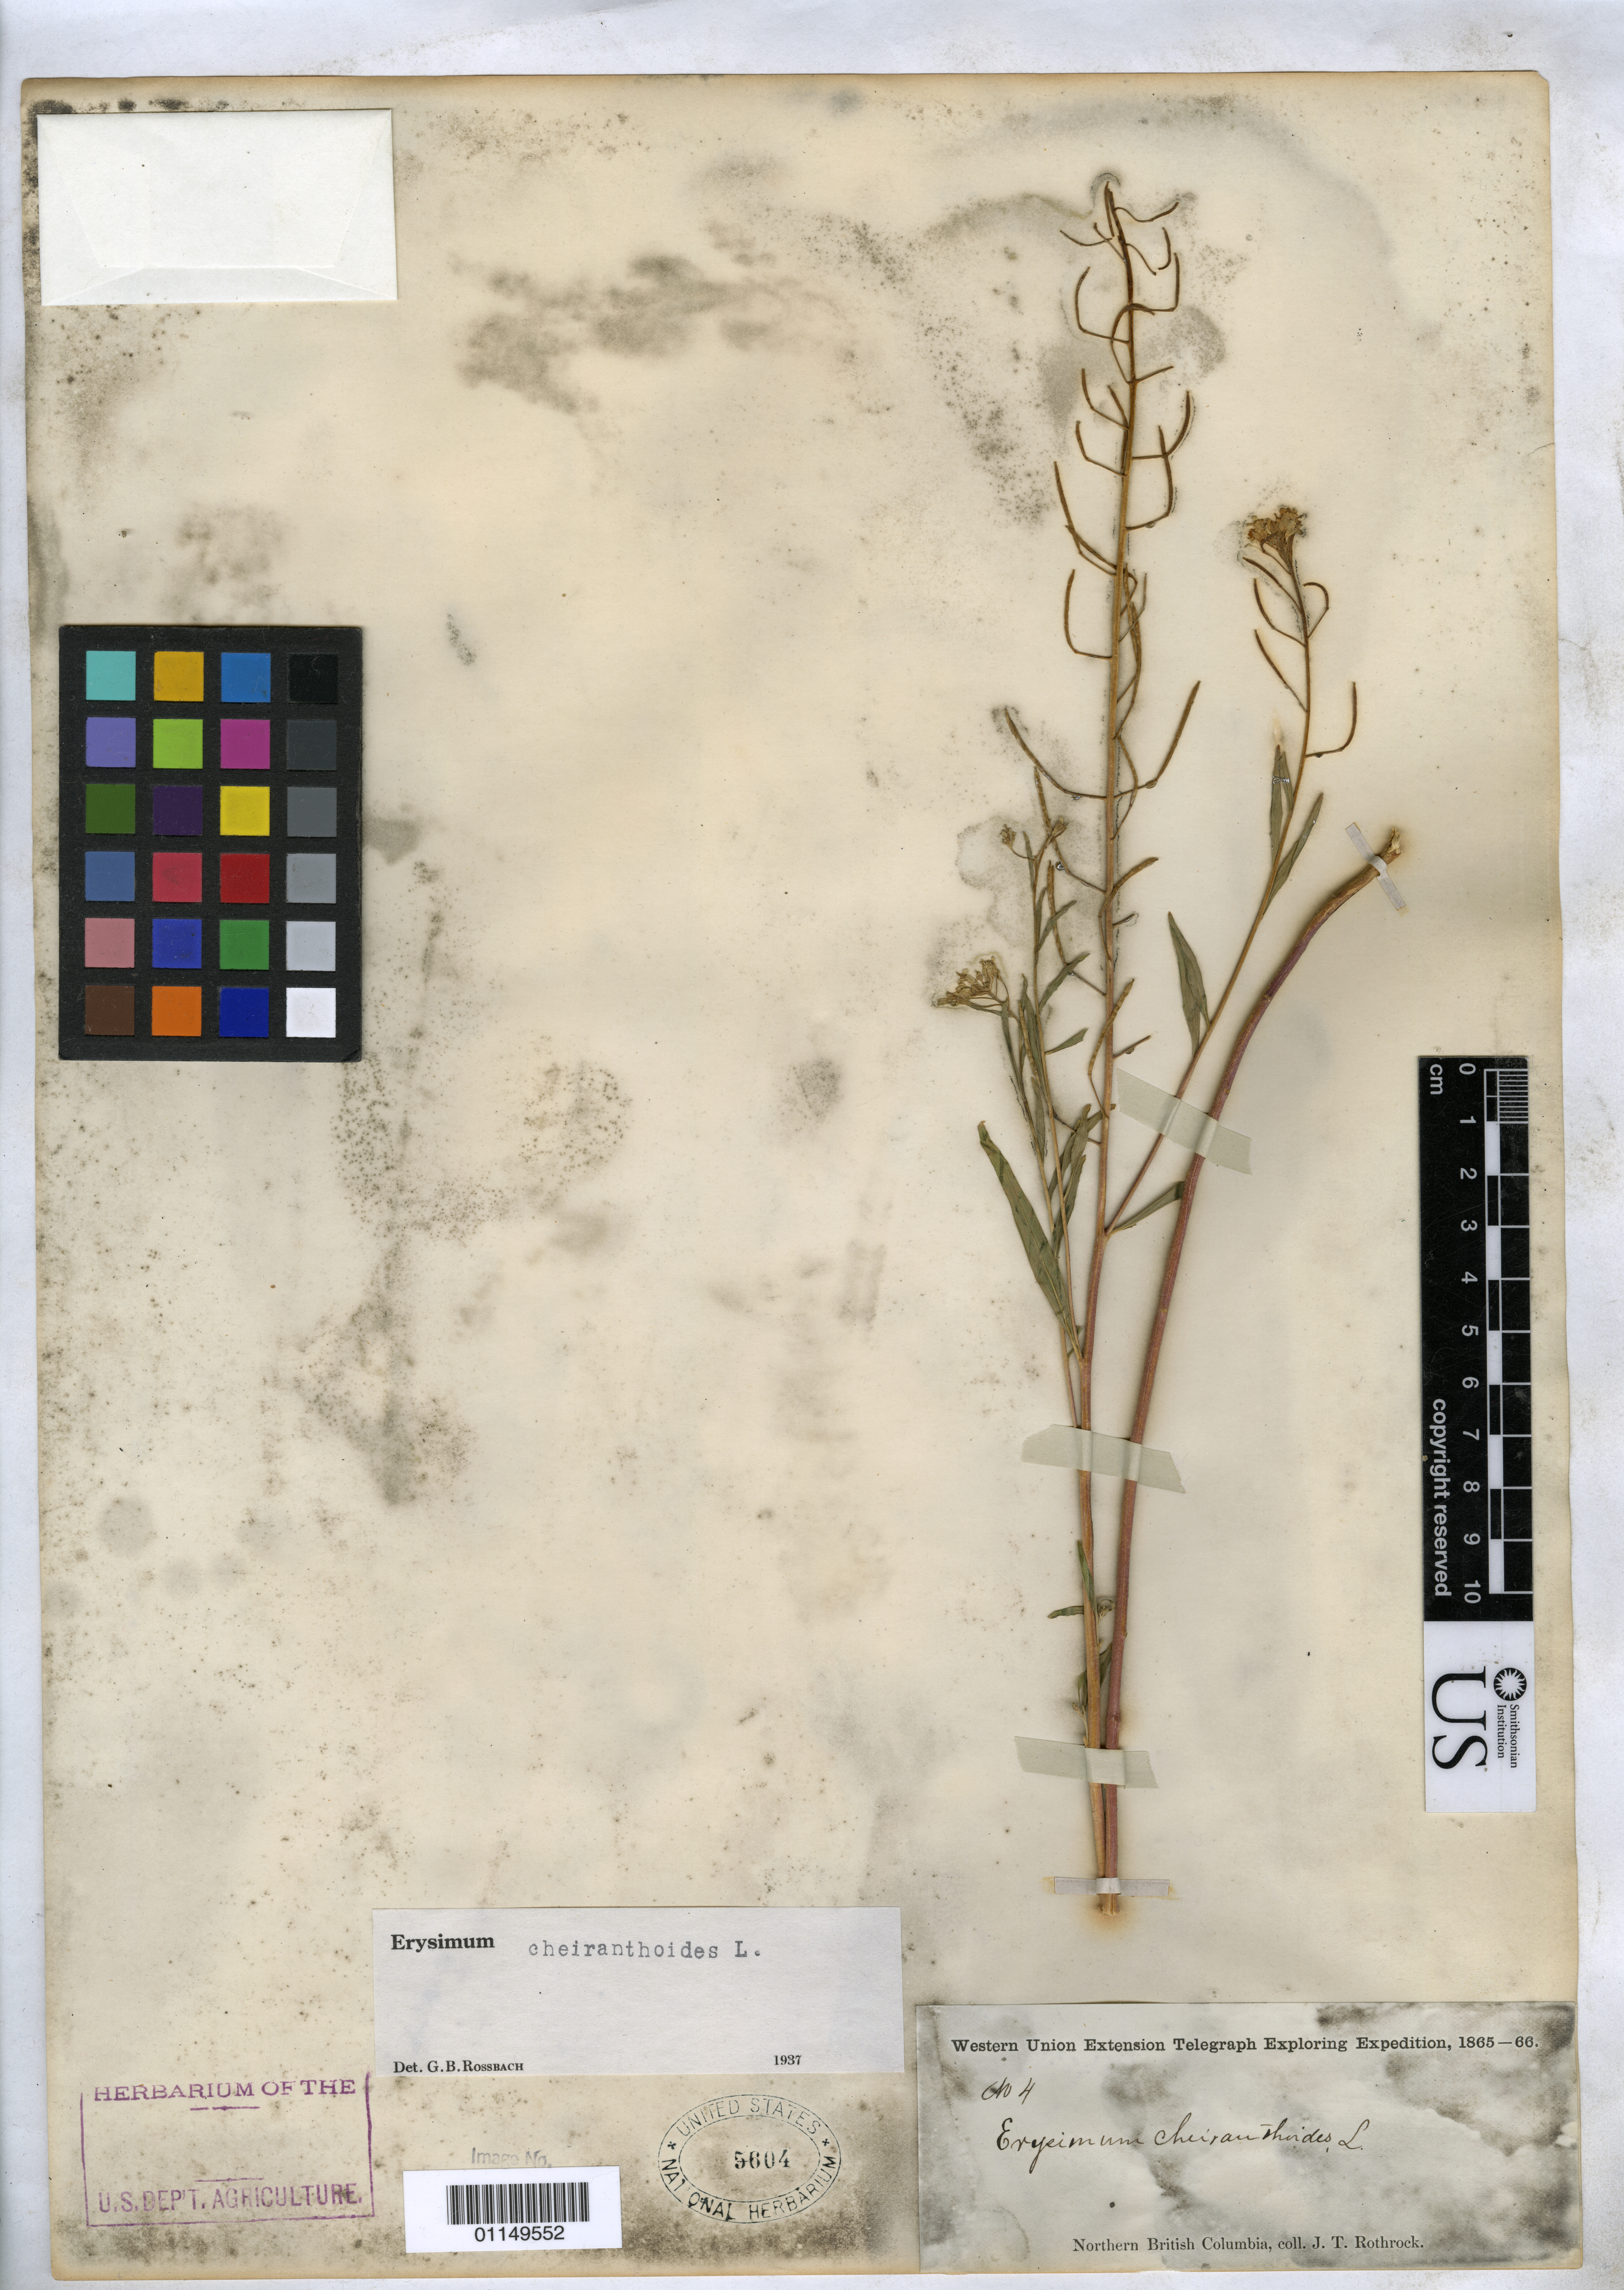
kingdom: Plantae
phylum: Tracheophyta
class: Magnoliopsida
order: Brassicales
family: Brassicaceae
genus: Erysimum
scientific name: Erysimum cheiranthoides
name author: L.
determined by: Rossbach, G. B.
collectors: J. T. Rothrock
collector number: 4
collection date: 1865/1866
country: Canada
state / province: British Columbia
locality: Northern British Columbia.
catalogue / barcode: US 5604